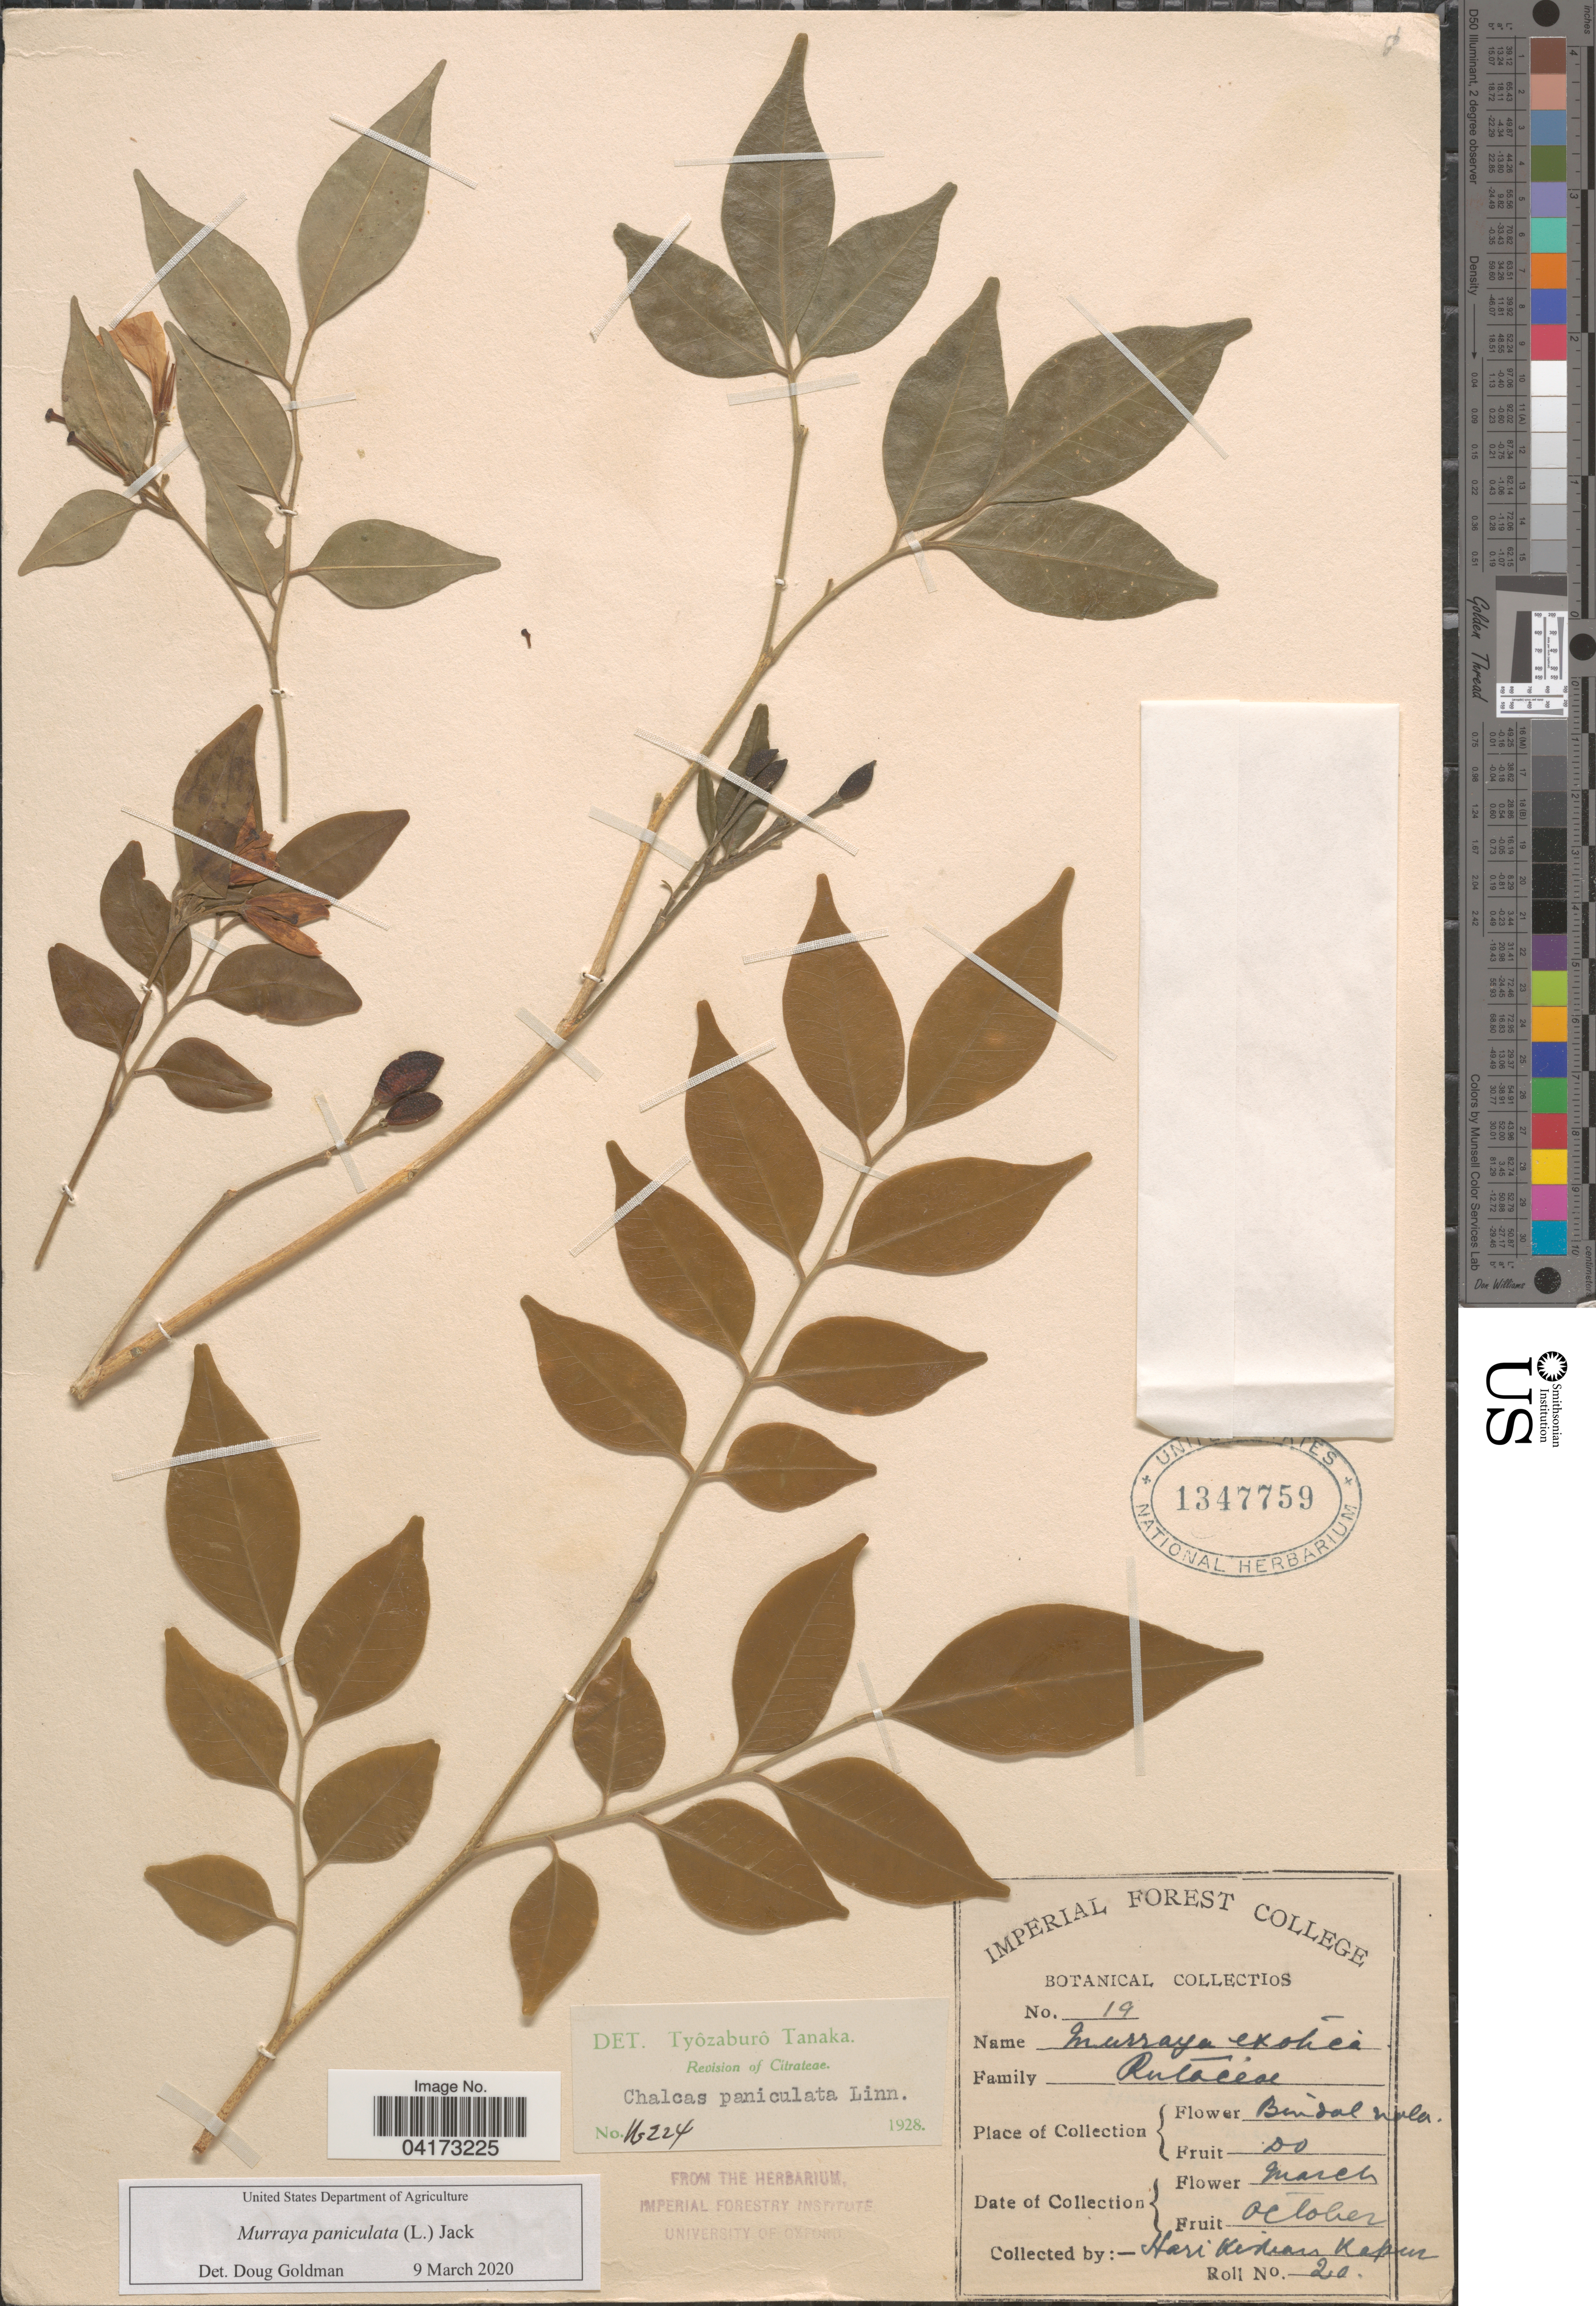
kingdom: Plantae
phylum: Tracheophyta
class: Magnoliopsida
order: Sapindales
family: Rutaceae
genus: Murraya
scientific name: Murraya paniculata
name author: (L.) Jack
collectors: H. Kapur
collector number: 19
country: India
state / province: West Bengal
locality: Bindol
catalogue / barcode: US 1347759